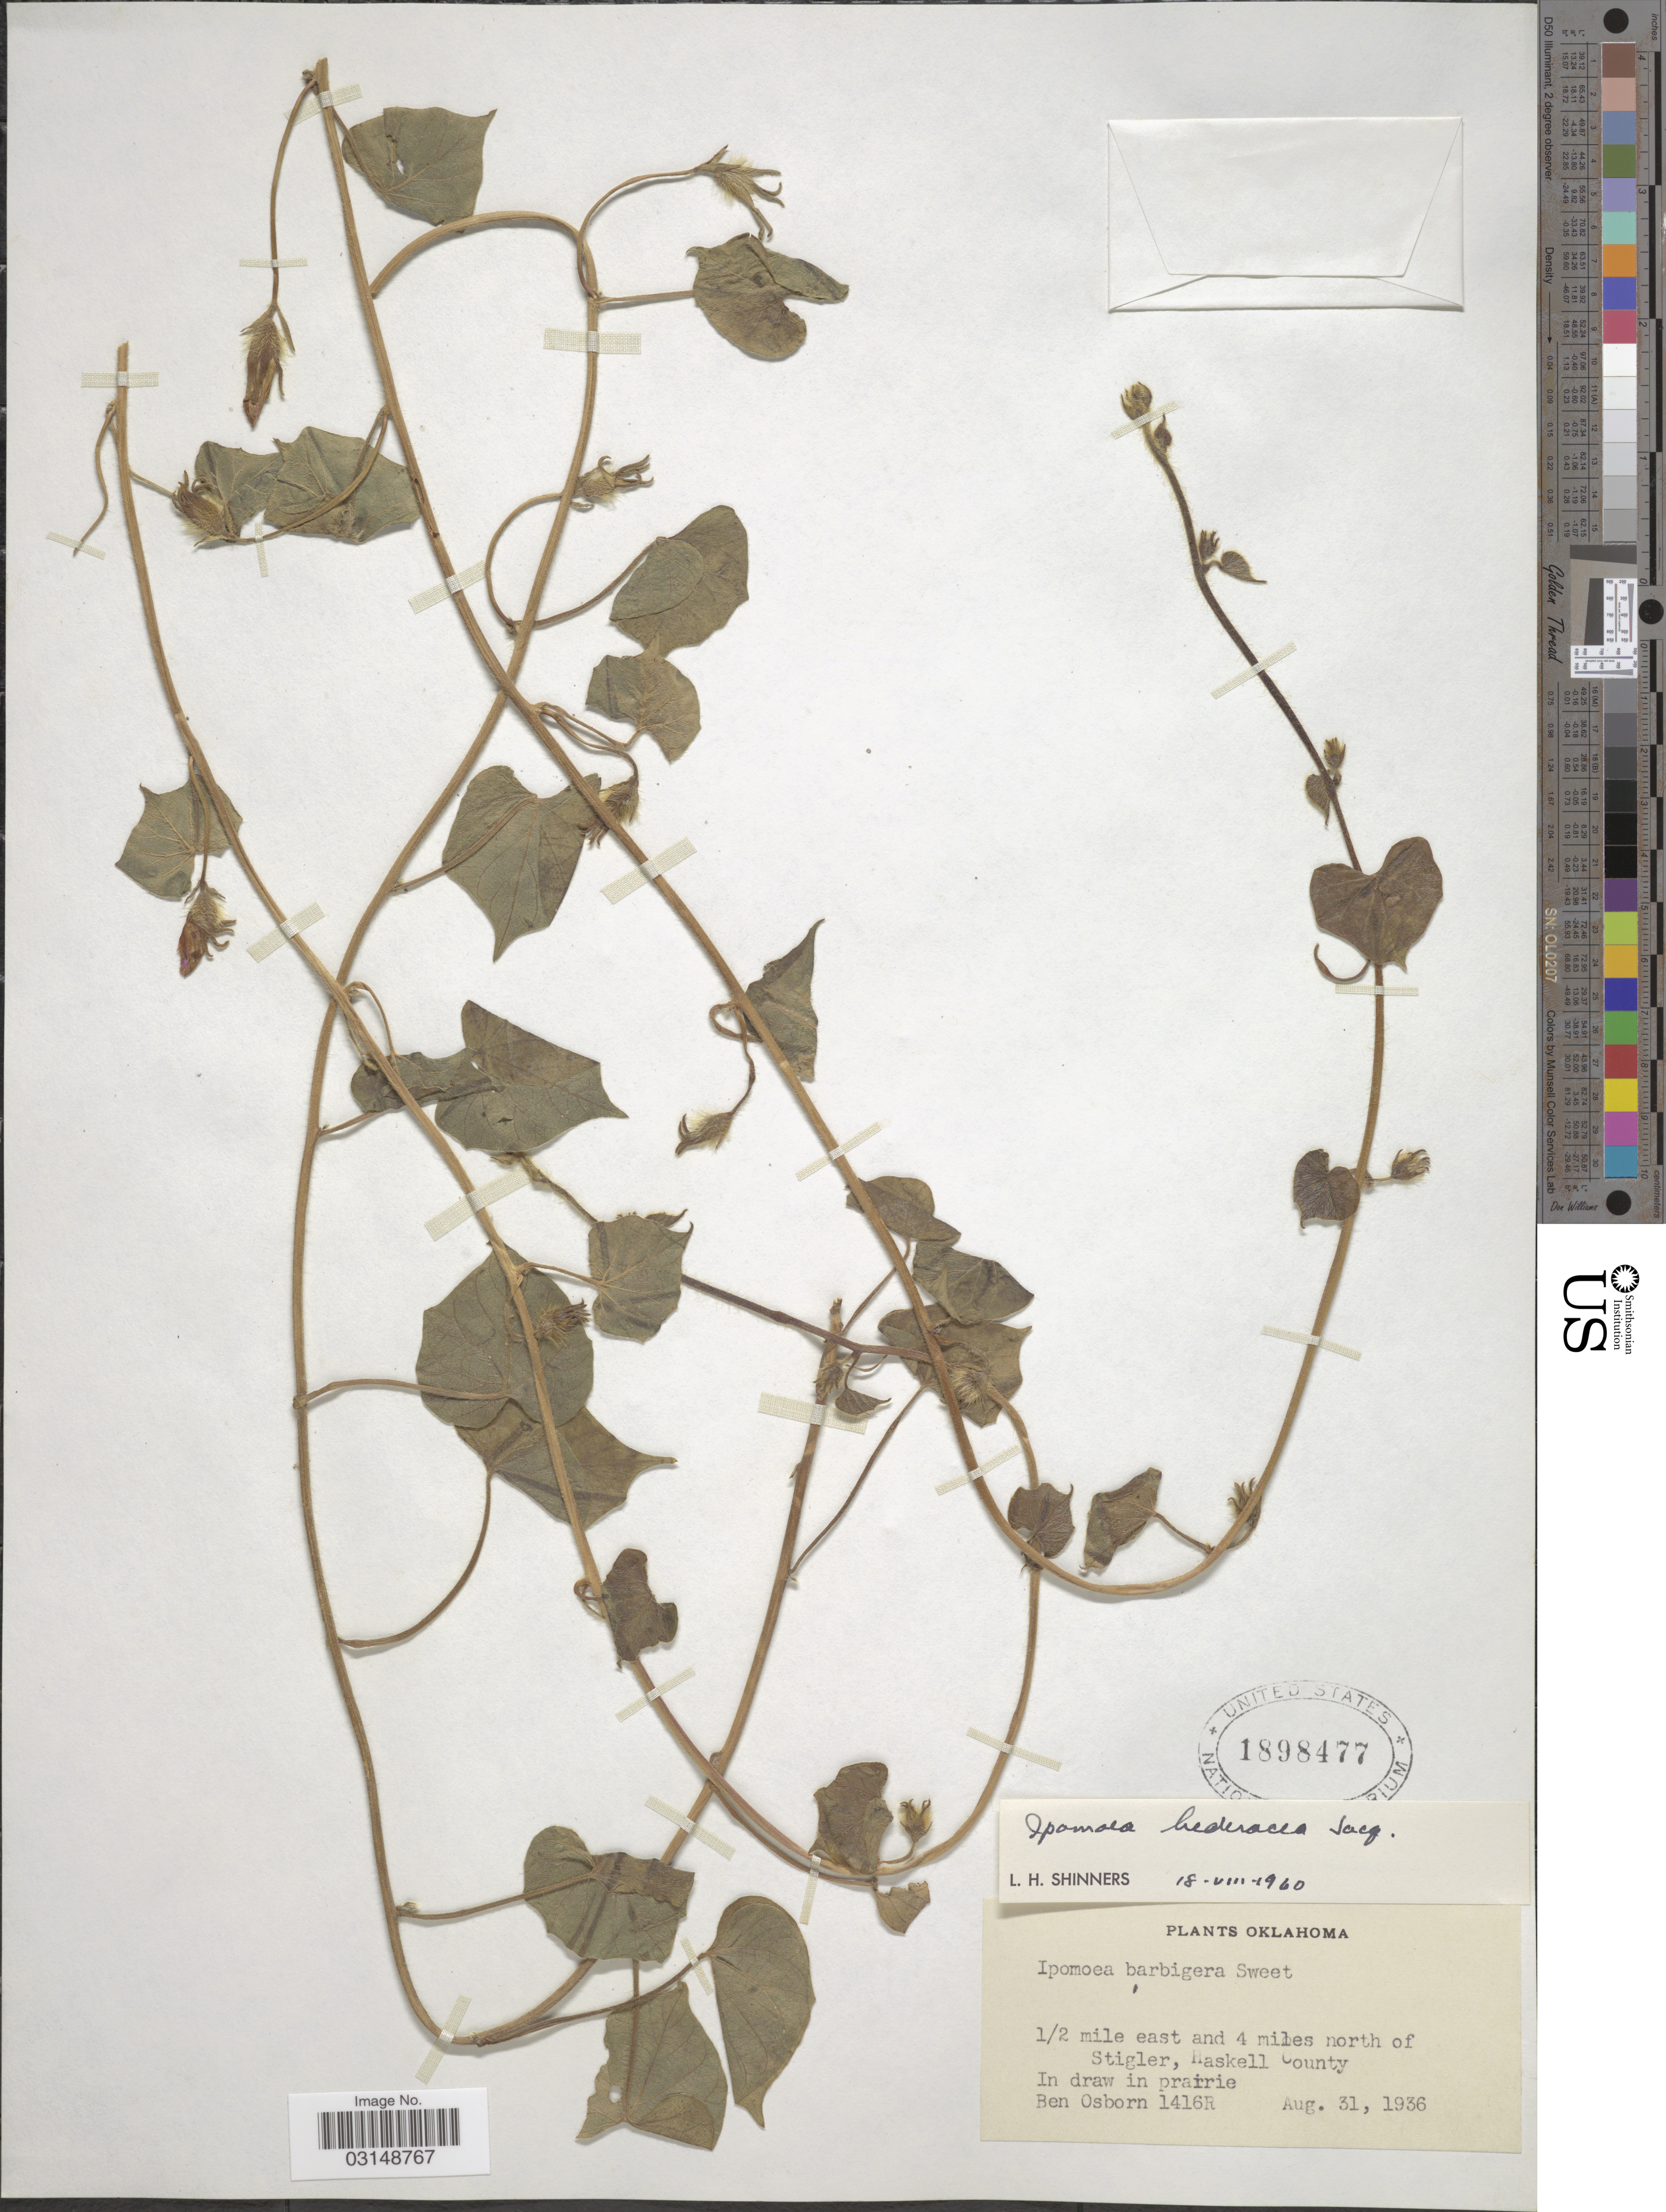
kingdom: Plantae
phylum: Tracheophyta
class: Magnoliopsida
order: Solanales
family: Convolvulaceae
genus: Ipomoea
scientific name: Ipomoea hederacea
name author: Jacq.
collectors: B. Osborn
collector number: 1416R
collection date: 1936-08-31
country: United States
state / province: Oklahoma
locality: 1/2 mile east and 4 miles north of Stigler, Haskell County.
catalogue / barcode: US 1898477